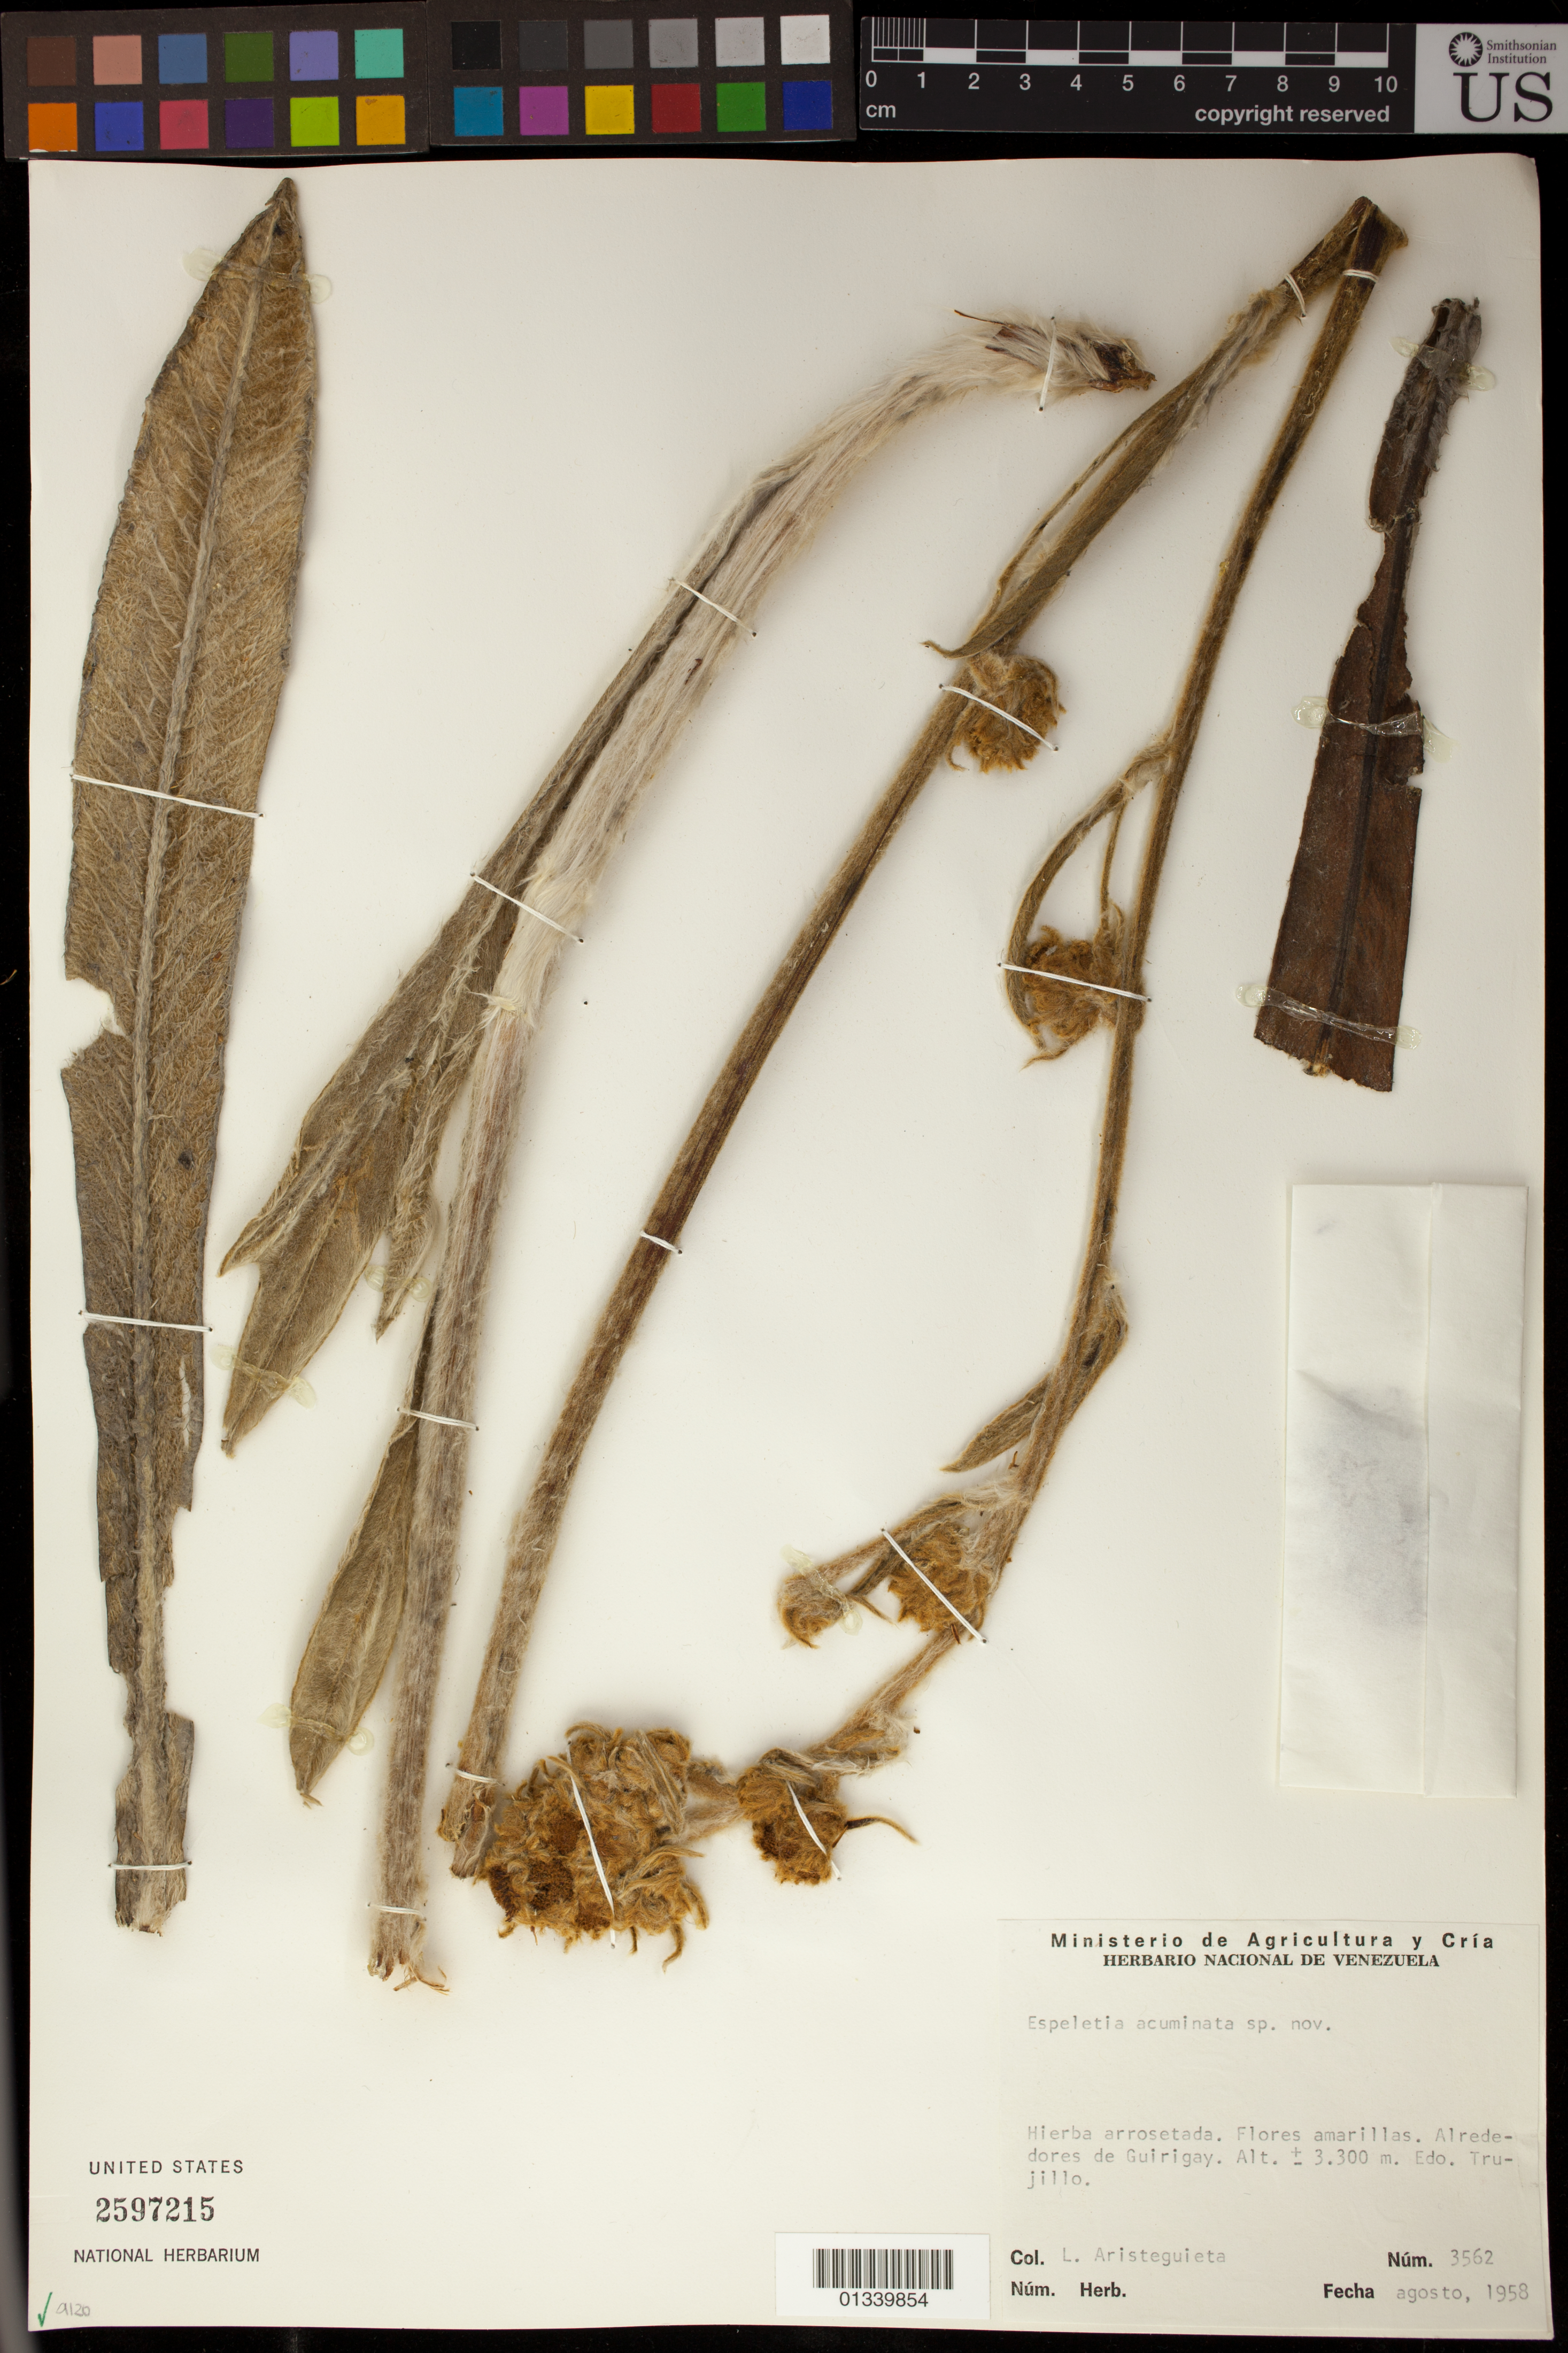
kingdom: Plantae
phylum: Tracheophyta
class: Magnoliopsida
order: Asterales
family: Asteraceae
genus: Espeletia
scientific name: Espeletia aurantia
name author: Aristeg.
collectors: L. Aristeguieta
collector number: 3562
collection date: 1959-08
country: Venezuela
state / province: Trujillo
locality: Alrededores de Guirigay. Edo. Trujillo.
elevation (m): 3.3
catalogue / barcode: US 2597215